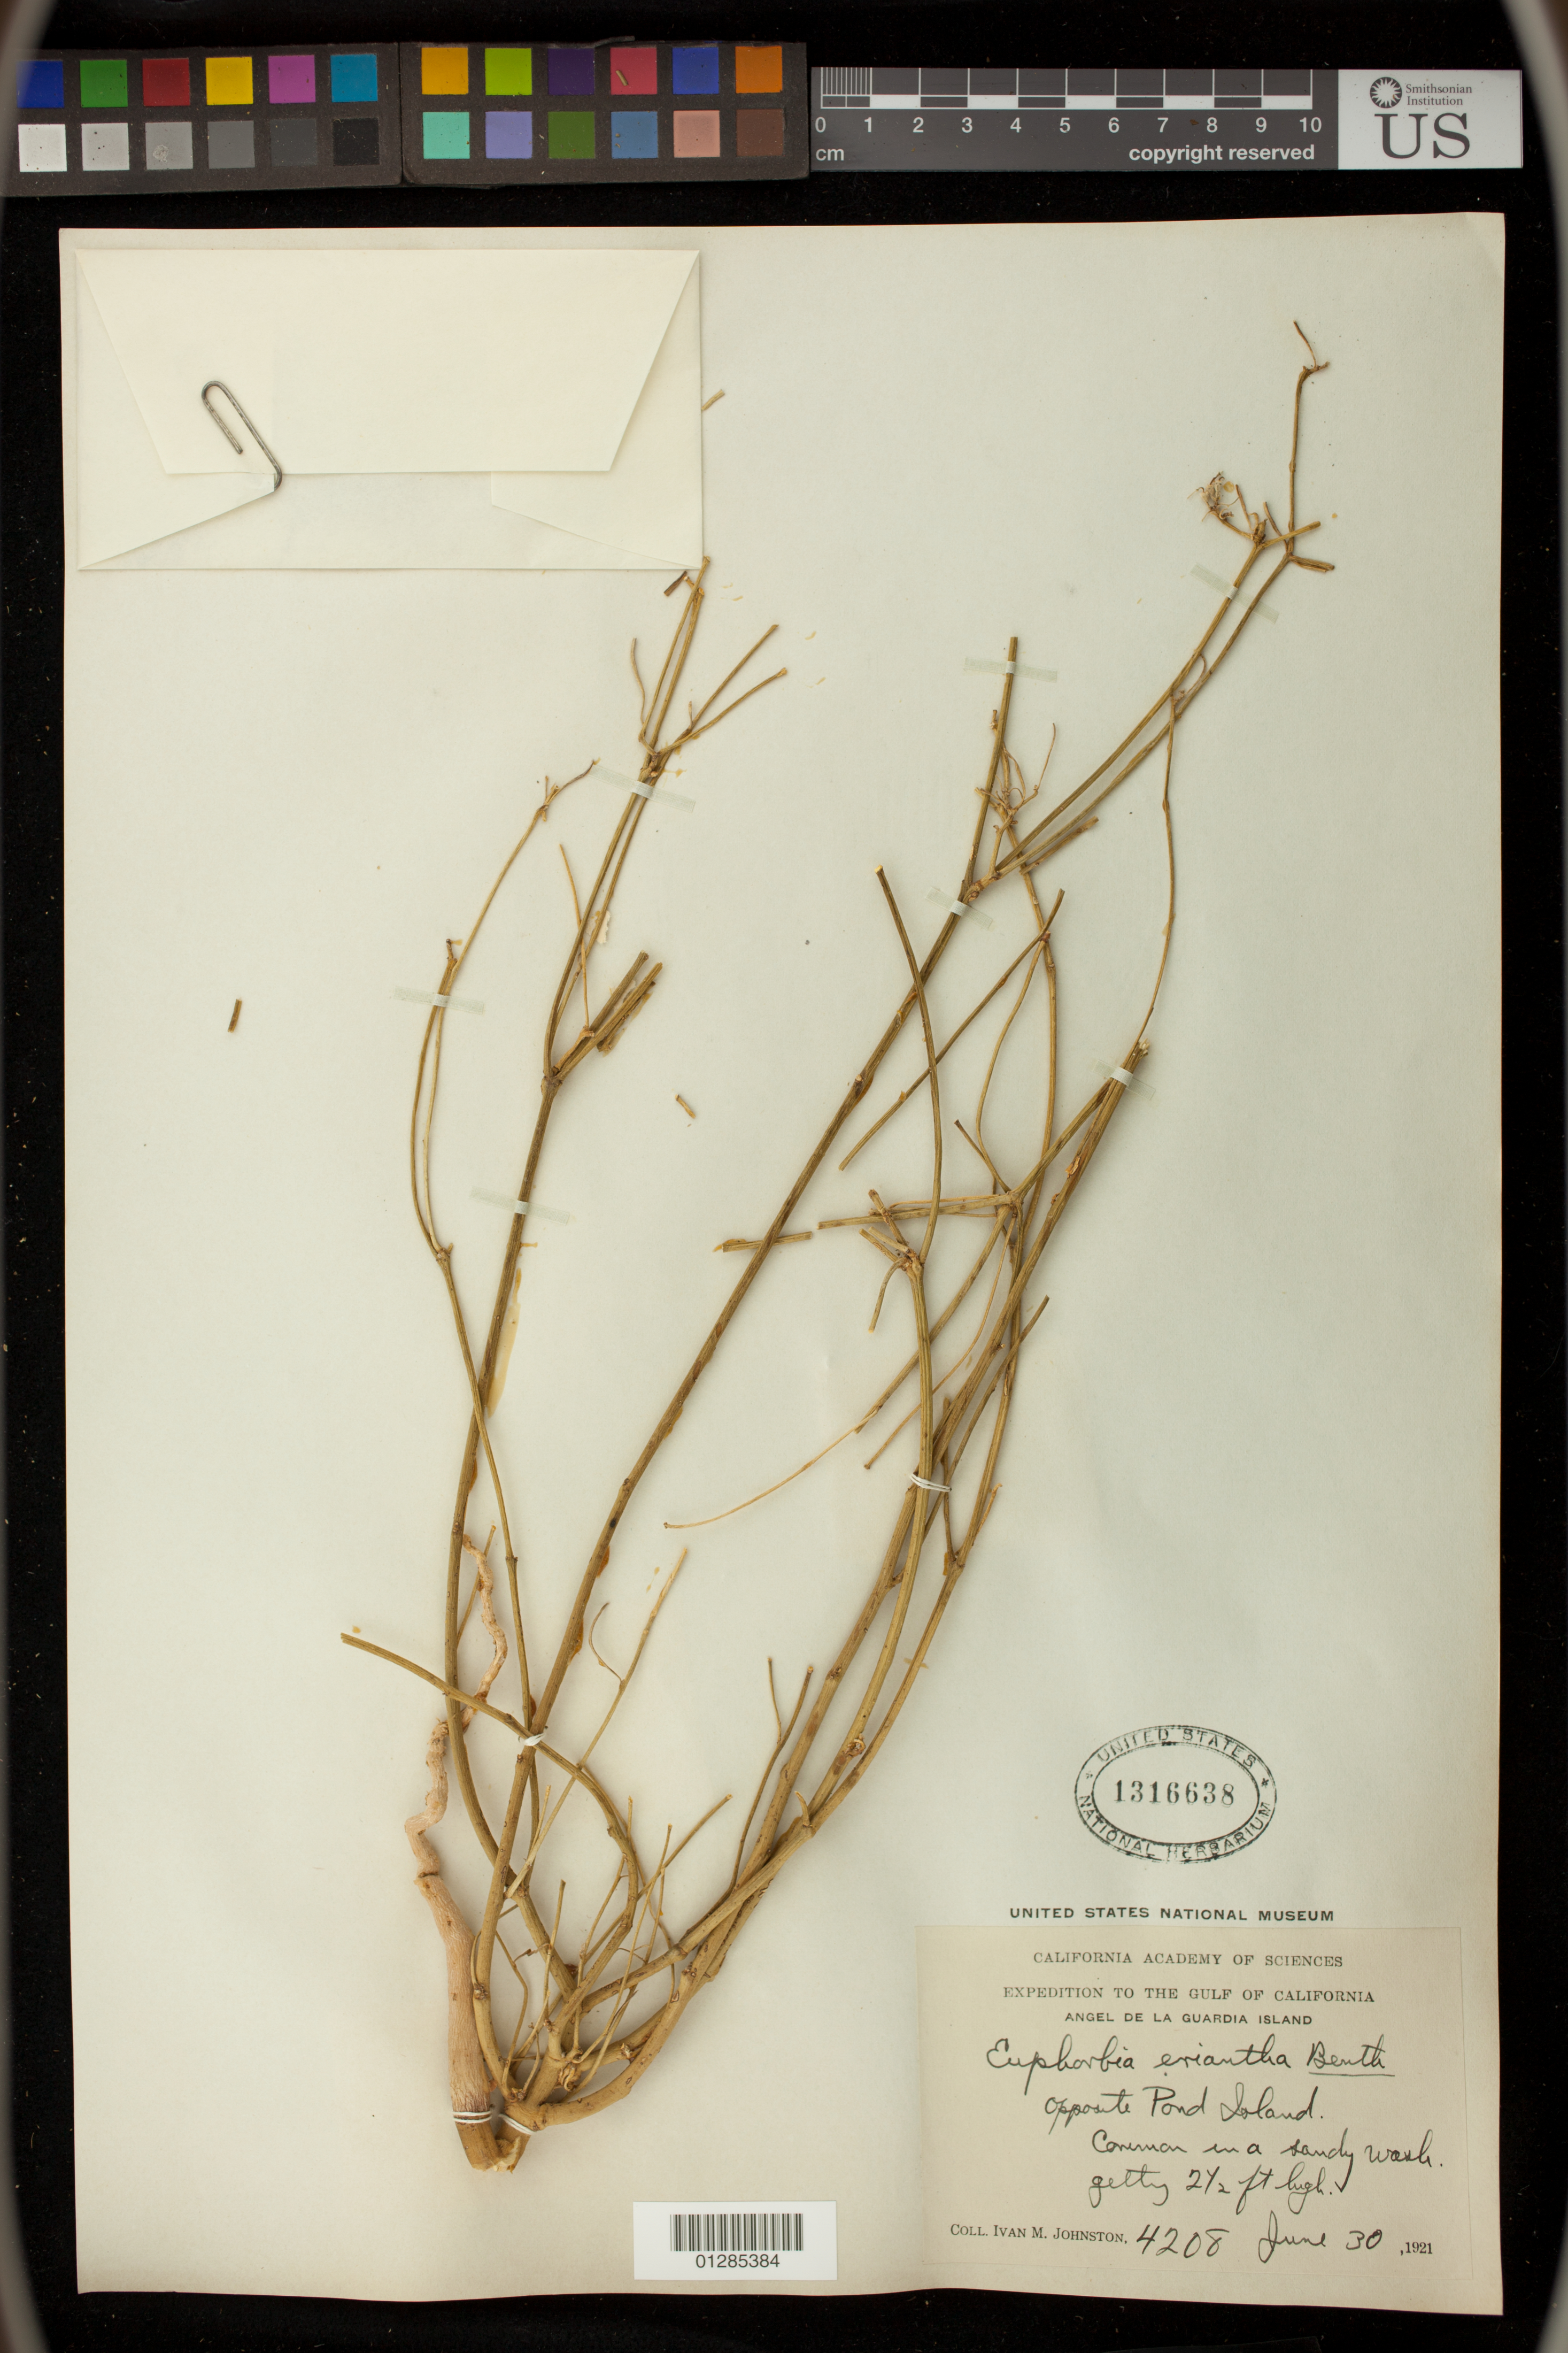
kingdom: Plantae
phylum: Tracheophyta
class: Magnoliopsida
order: Malpighiales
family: Euphorbiaceae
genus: Euphorbia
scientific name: Euphorbia eriantha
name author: Benth.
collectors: I.M. Johnston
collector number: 4208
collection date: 1921-06-03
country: Mexico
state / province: Baja California Norte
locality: Angel De La Guardia Island, opposite Pond Island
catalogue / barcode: US 1316638